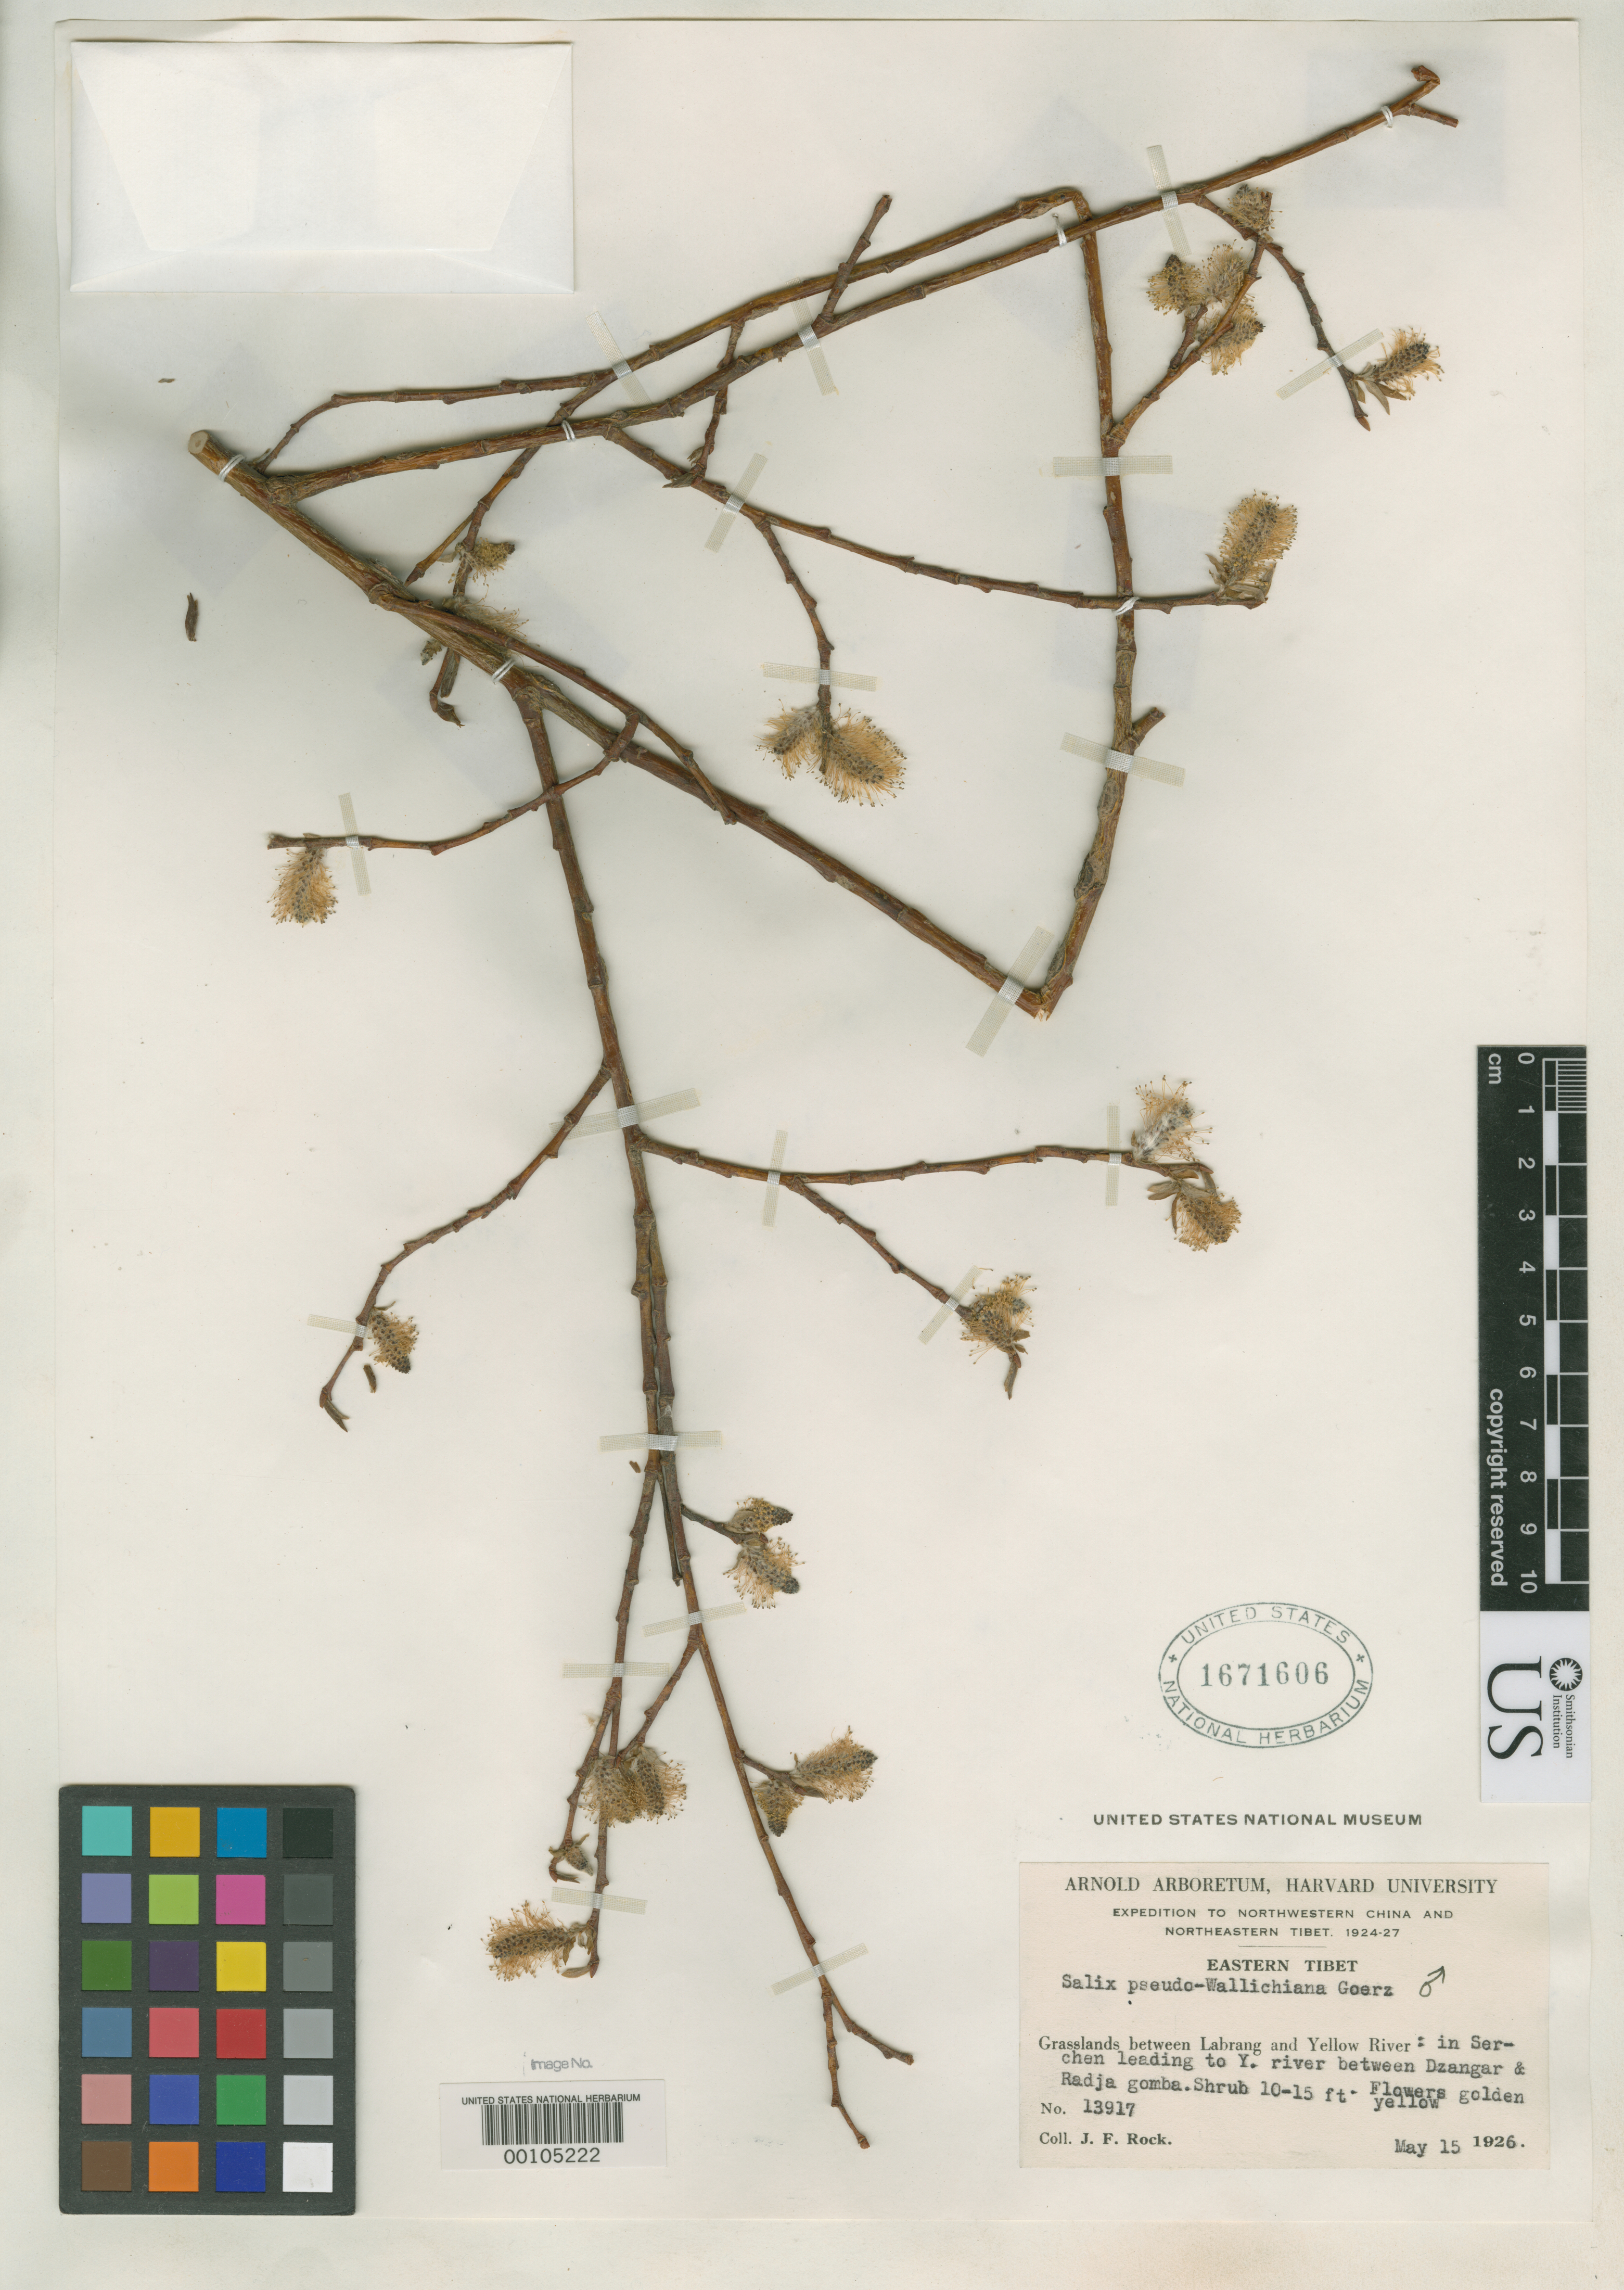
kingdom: Plantae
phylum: Tracheophyta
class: Magnoliopsida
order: Malpighiales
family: Salicaceae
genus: Salix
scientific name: Salix pseudowallichiana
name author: Goerz in Rehder & Kobuski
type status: Isosyntype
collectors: J. F. Rock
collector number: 13917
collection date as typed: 15 May 1926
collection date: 1926-05-15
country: China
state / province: Xizang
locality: Eastern Tibet. Between Labrang and Yellow River: in Serchen leading to Y. river between Dzangar & Radja gomba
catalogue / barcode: US 1671606